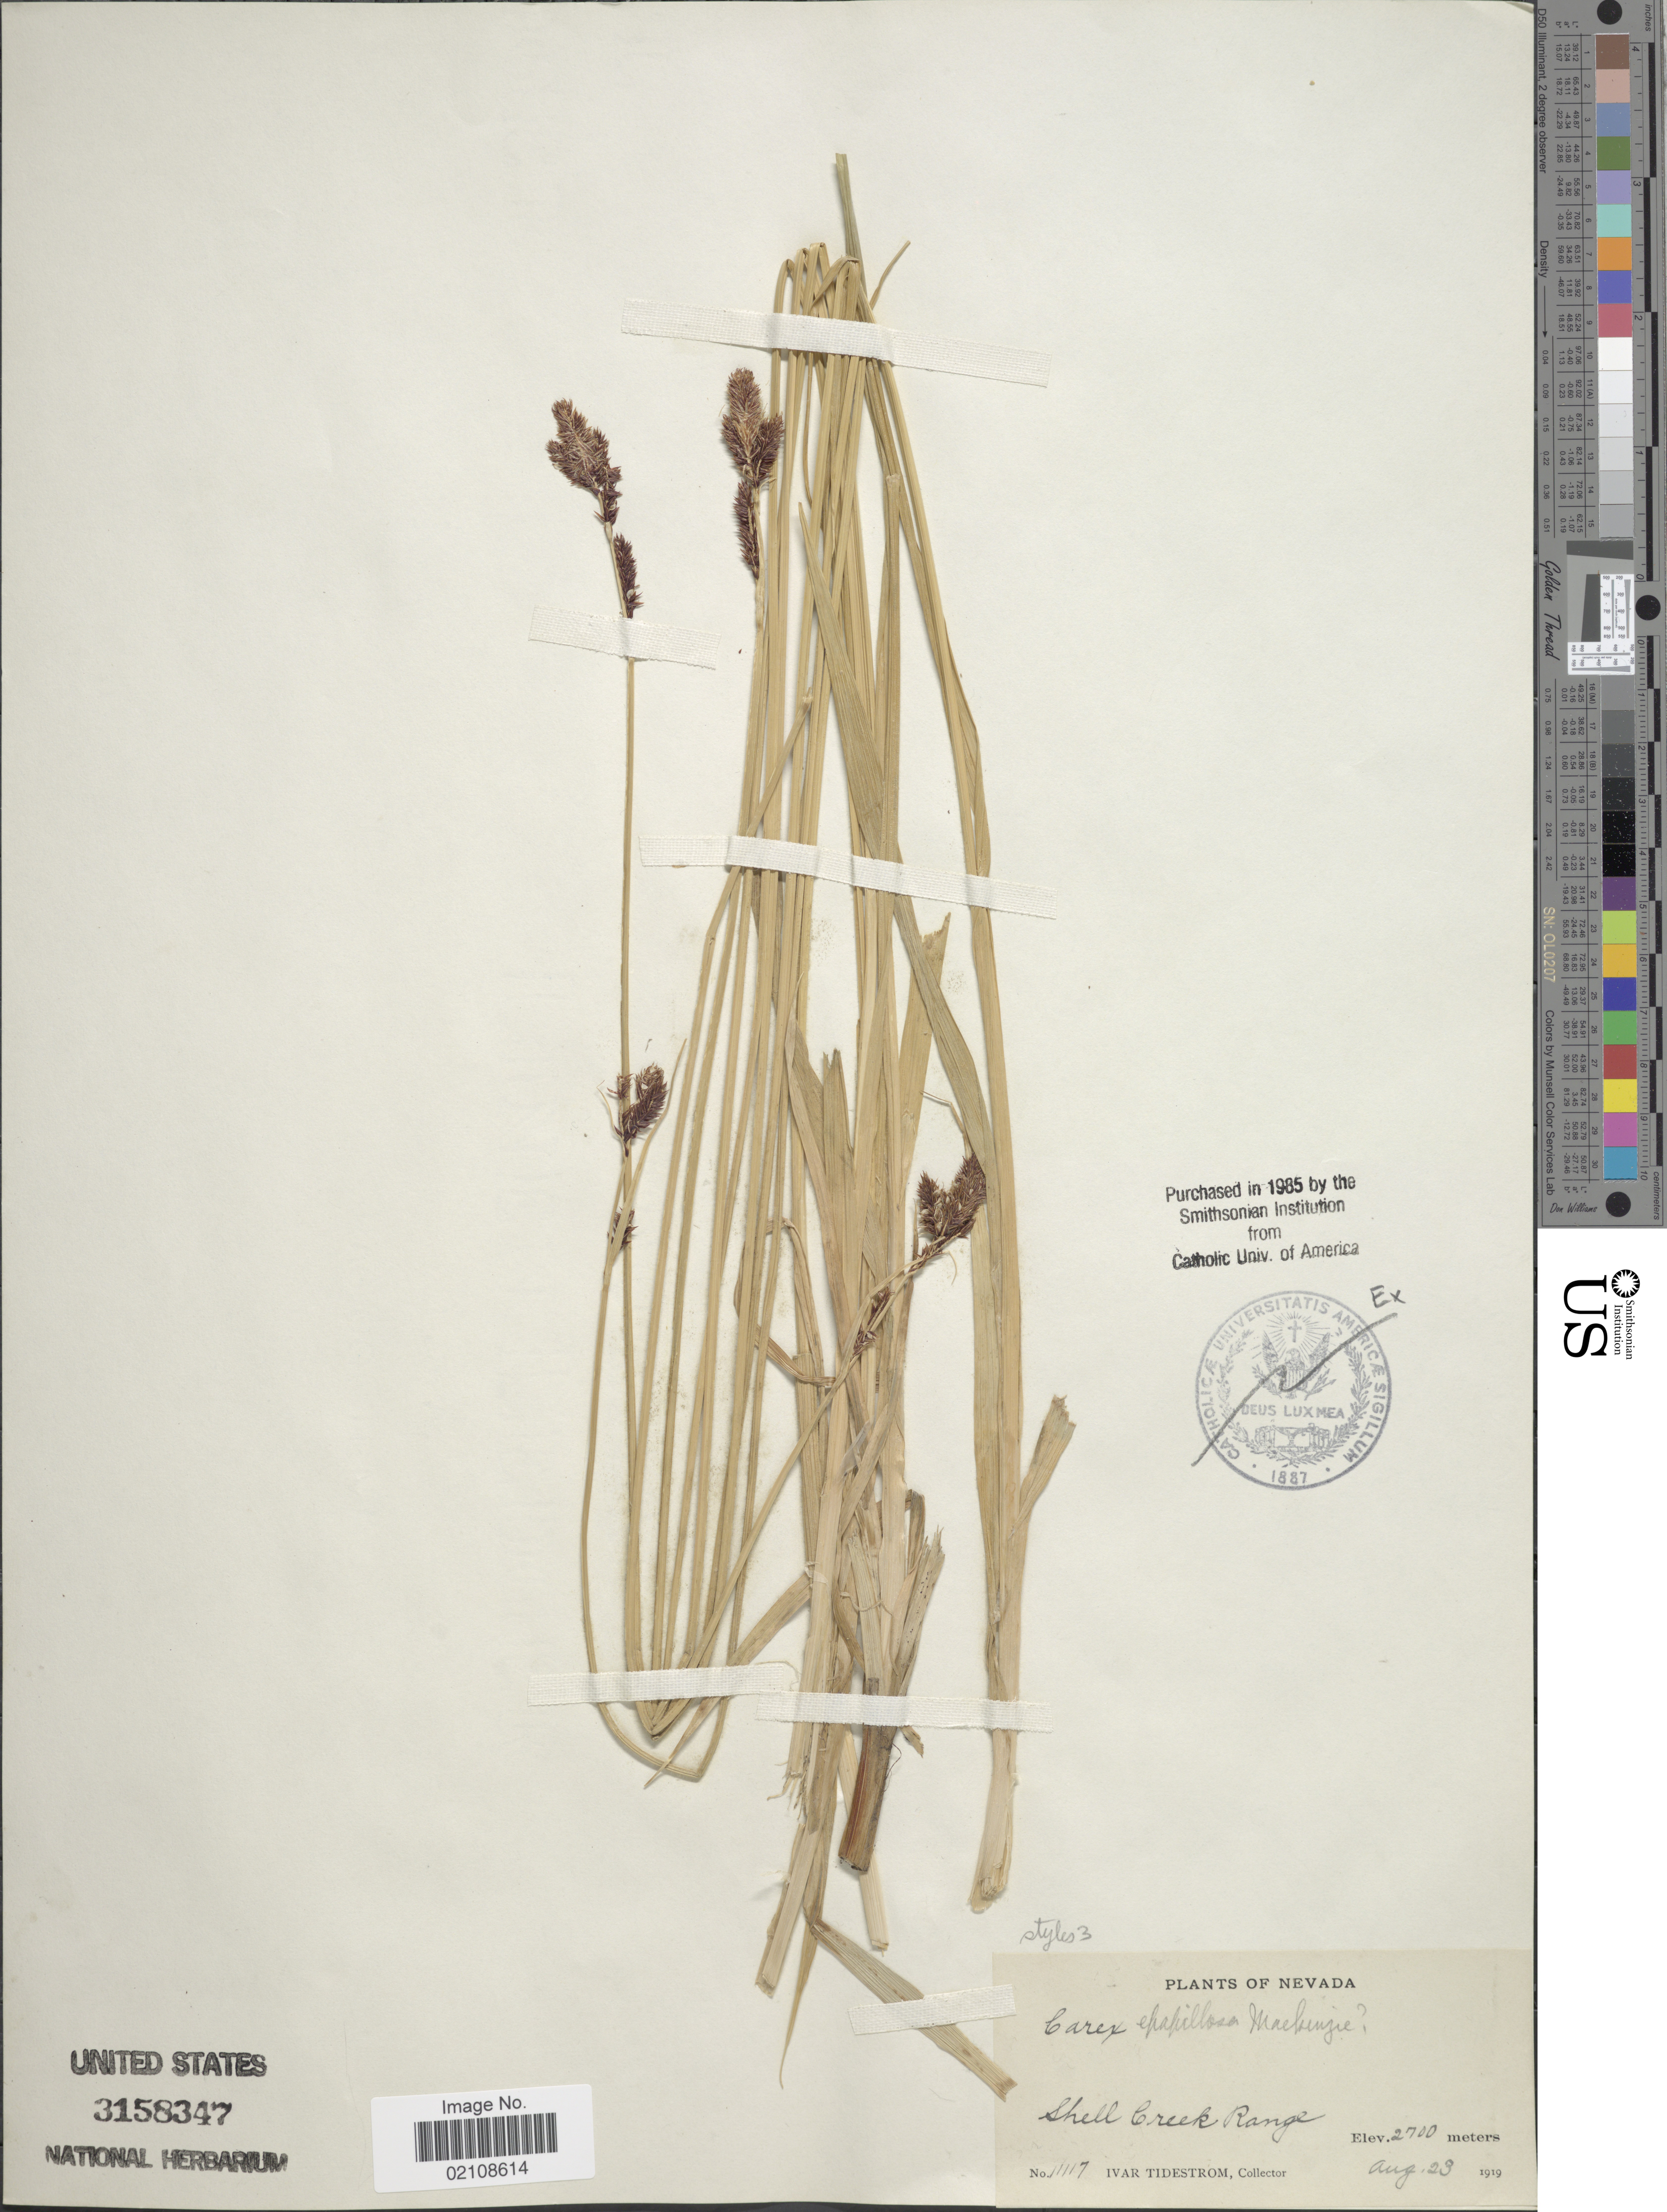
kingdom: Plantae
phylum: Tracheophyta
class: Liliopsida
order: Poales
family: Cyperaceae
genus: Carex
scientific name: Carex epapillosa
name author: Mack.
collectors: I. F. Tidestrom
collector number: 11117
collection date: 1919-08-23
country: United States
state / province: Nevada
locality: Shell Creek Range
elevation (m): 2700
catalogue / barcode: US 3158347